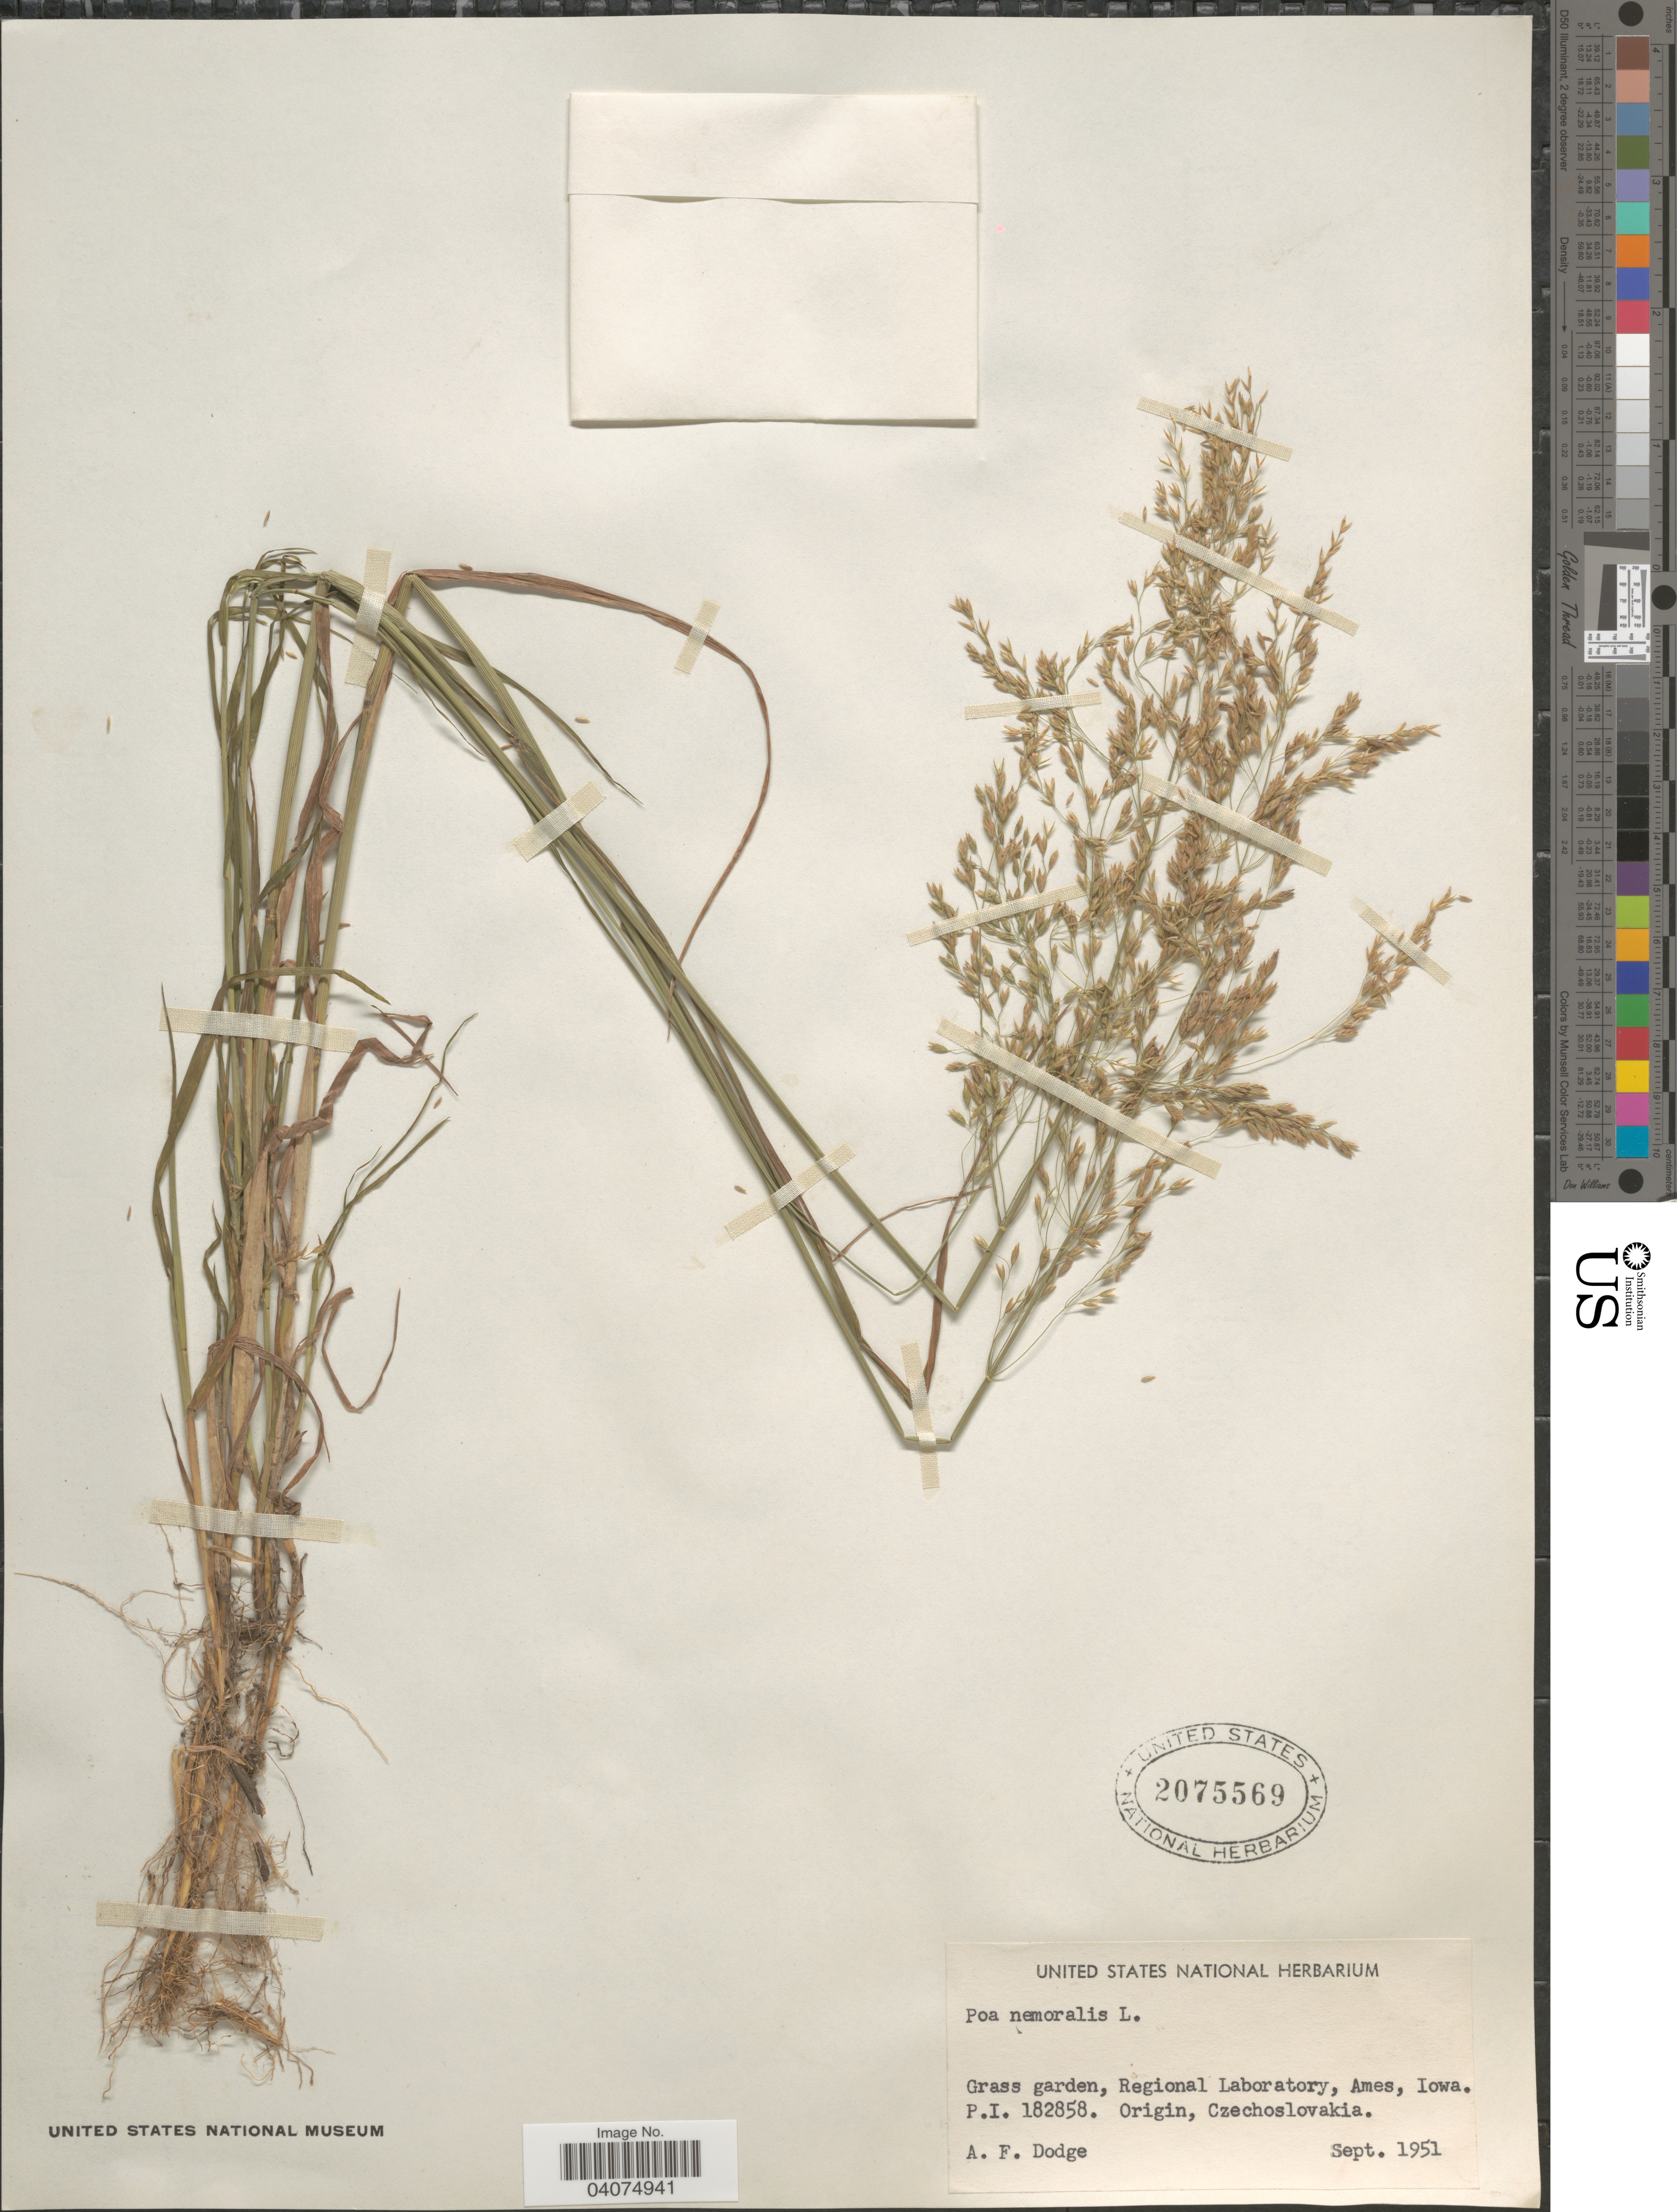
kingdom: Plantae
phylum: Tracheophyta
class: Liliopsida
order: Poales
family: Poaceae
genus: Poa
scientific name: Poa nemoralis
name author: L.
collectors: A. Dodge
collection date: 1951-09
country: United States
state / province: Iowa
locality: Grass garden, Regional Laboratory, Ames.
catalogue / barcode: US 2075569